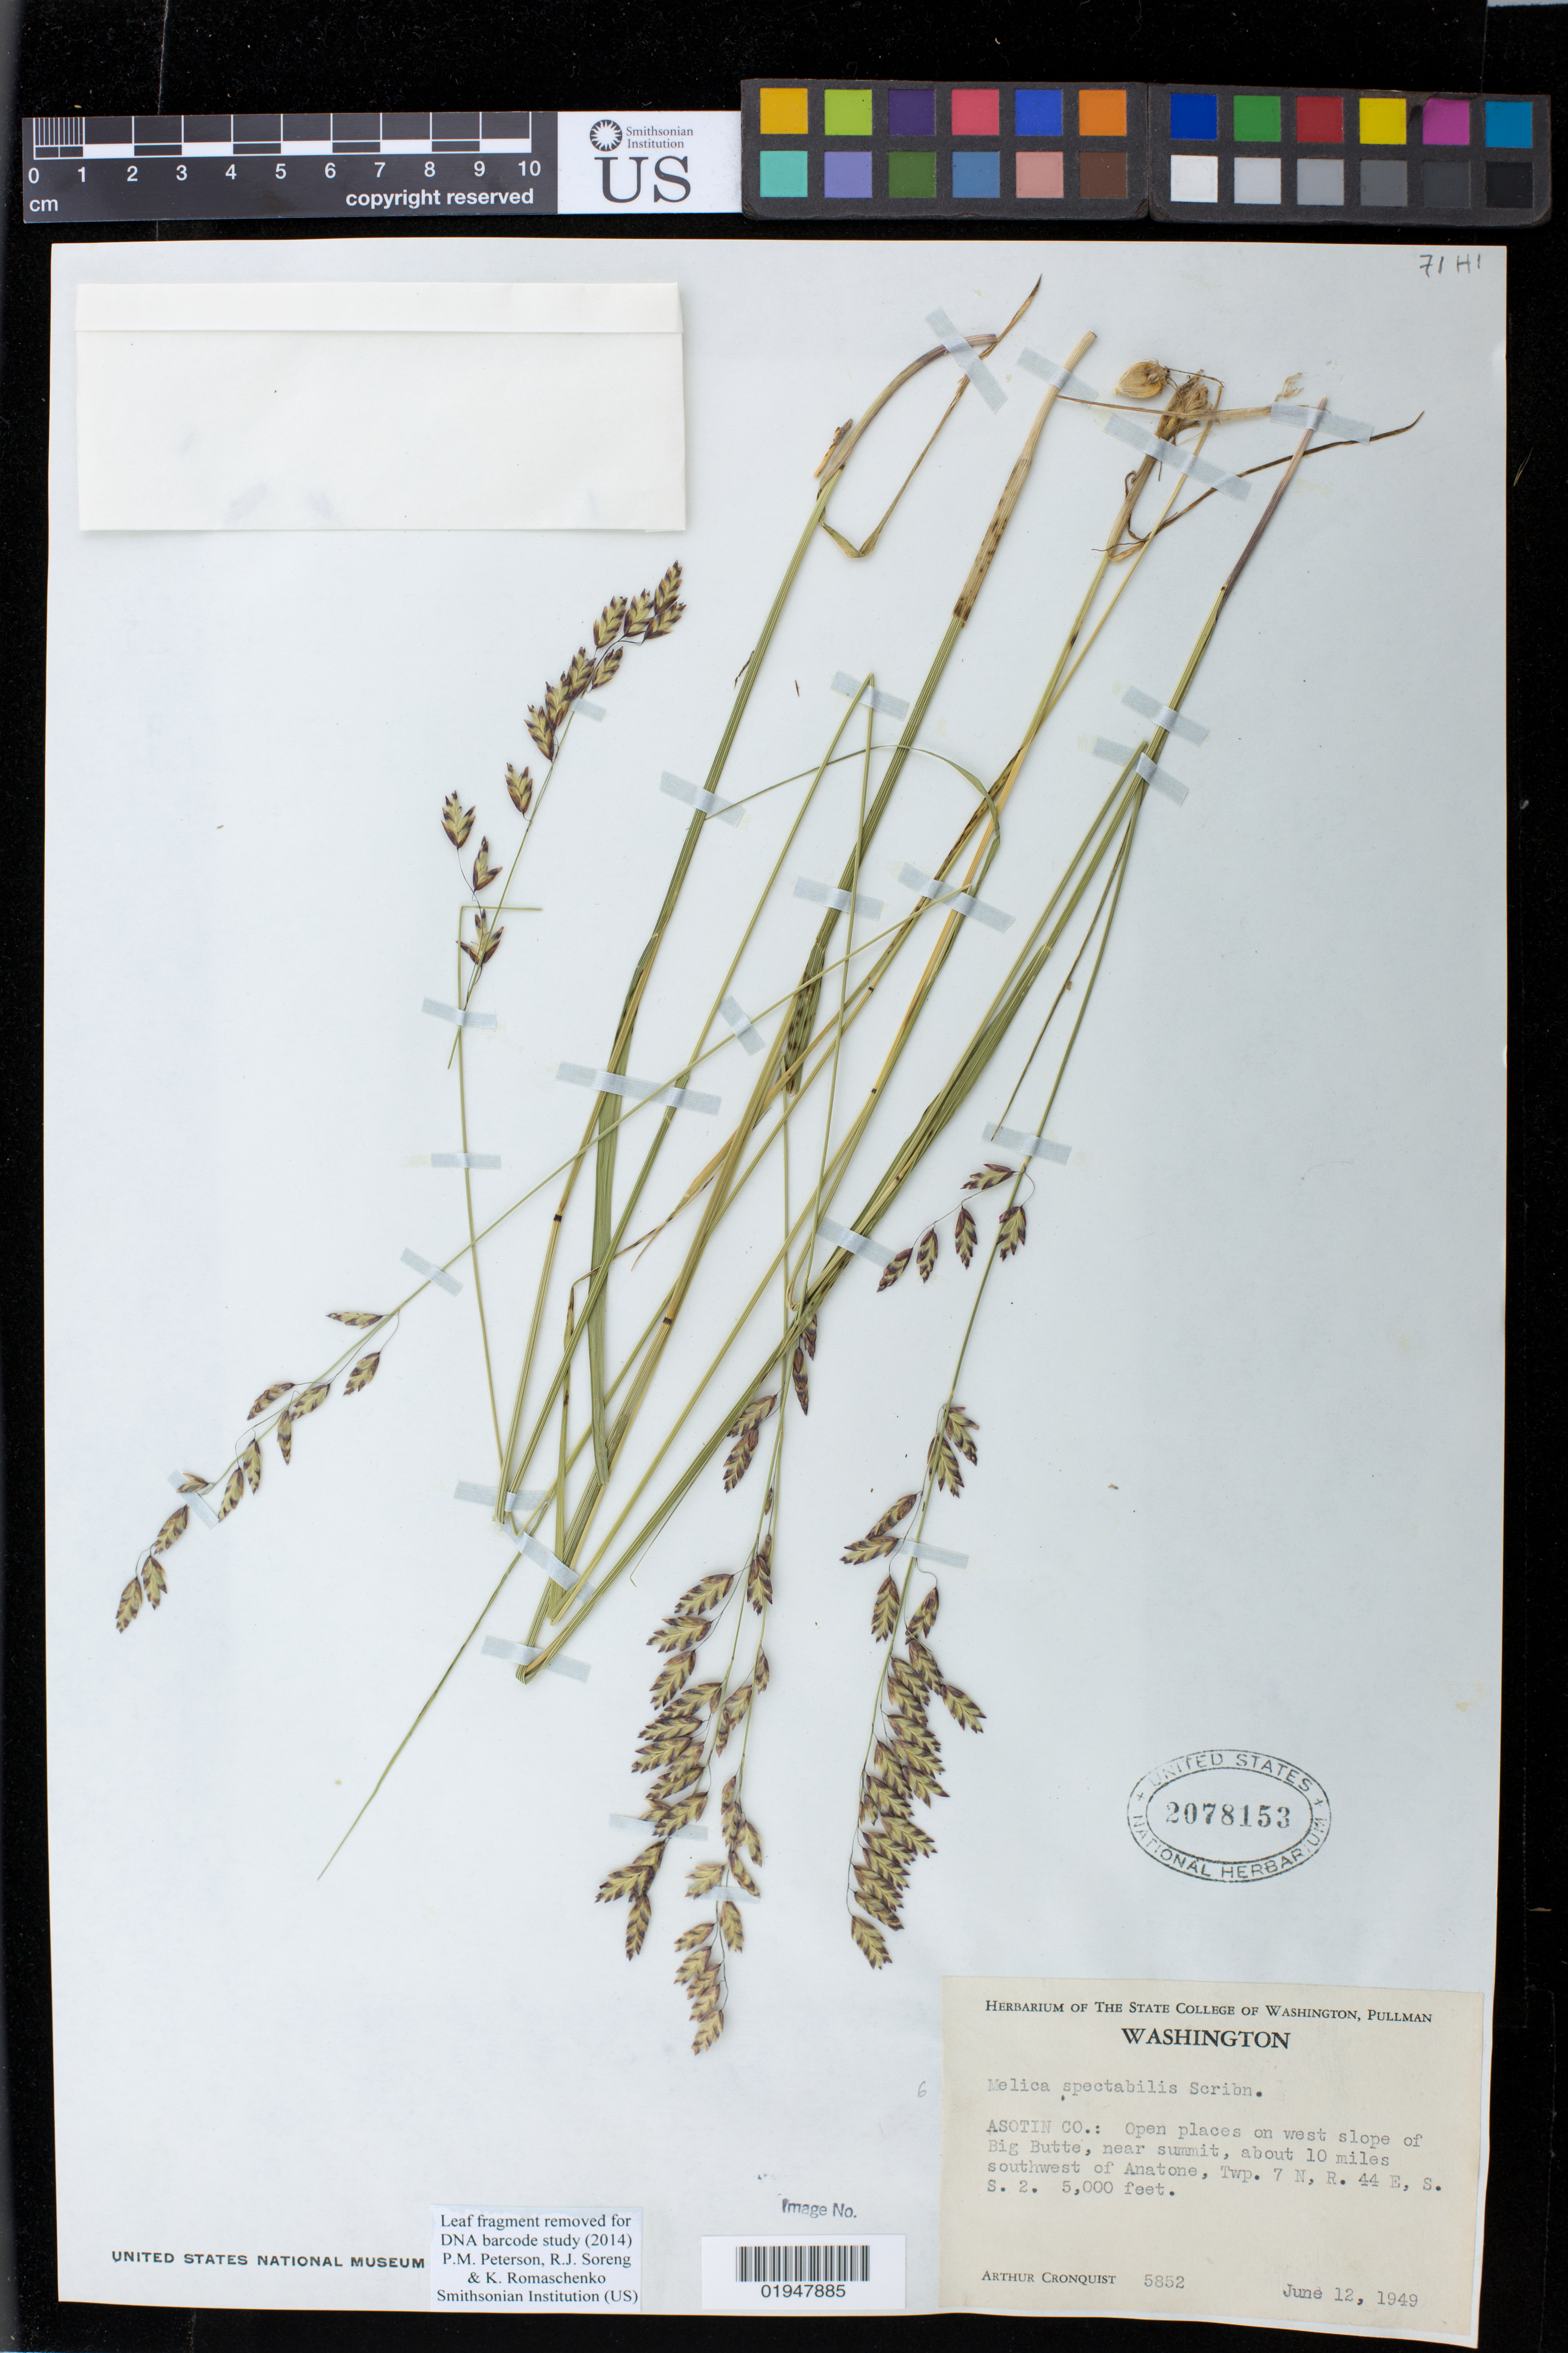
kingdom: Plantae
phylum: Tracheophyta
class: Liliopsida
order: Poales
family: Poaceae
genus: Melica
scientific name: Melica spectabilis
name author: Scribn.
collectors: A. J. Cronquist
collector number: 5852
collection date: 1949-06-12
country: United States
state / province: Washington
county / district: Asotin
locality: West slope of Big Butte, near summit, about 10 miles southwest of Anatone, Twp. 7 N, R.44 E, S.S. 2.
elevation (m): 1524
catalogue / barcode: US 2078153